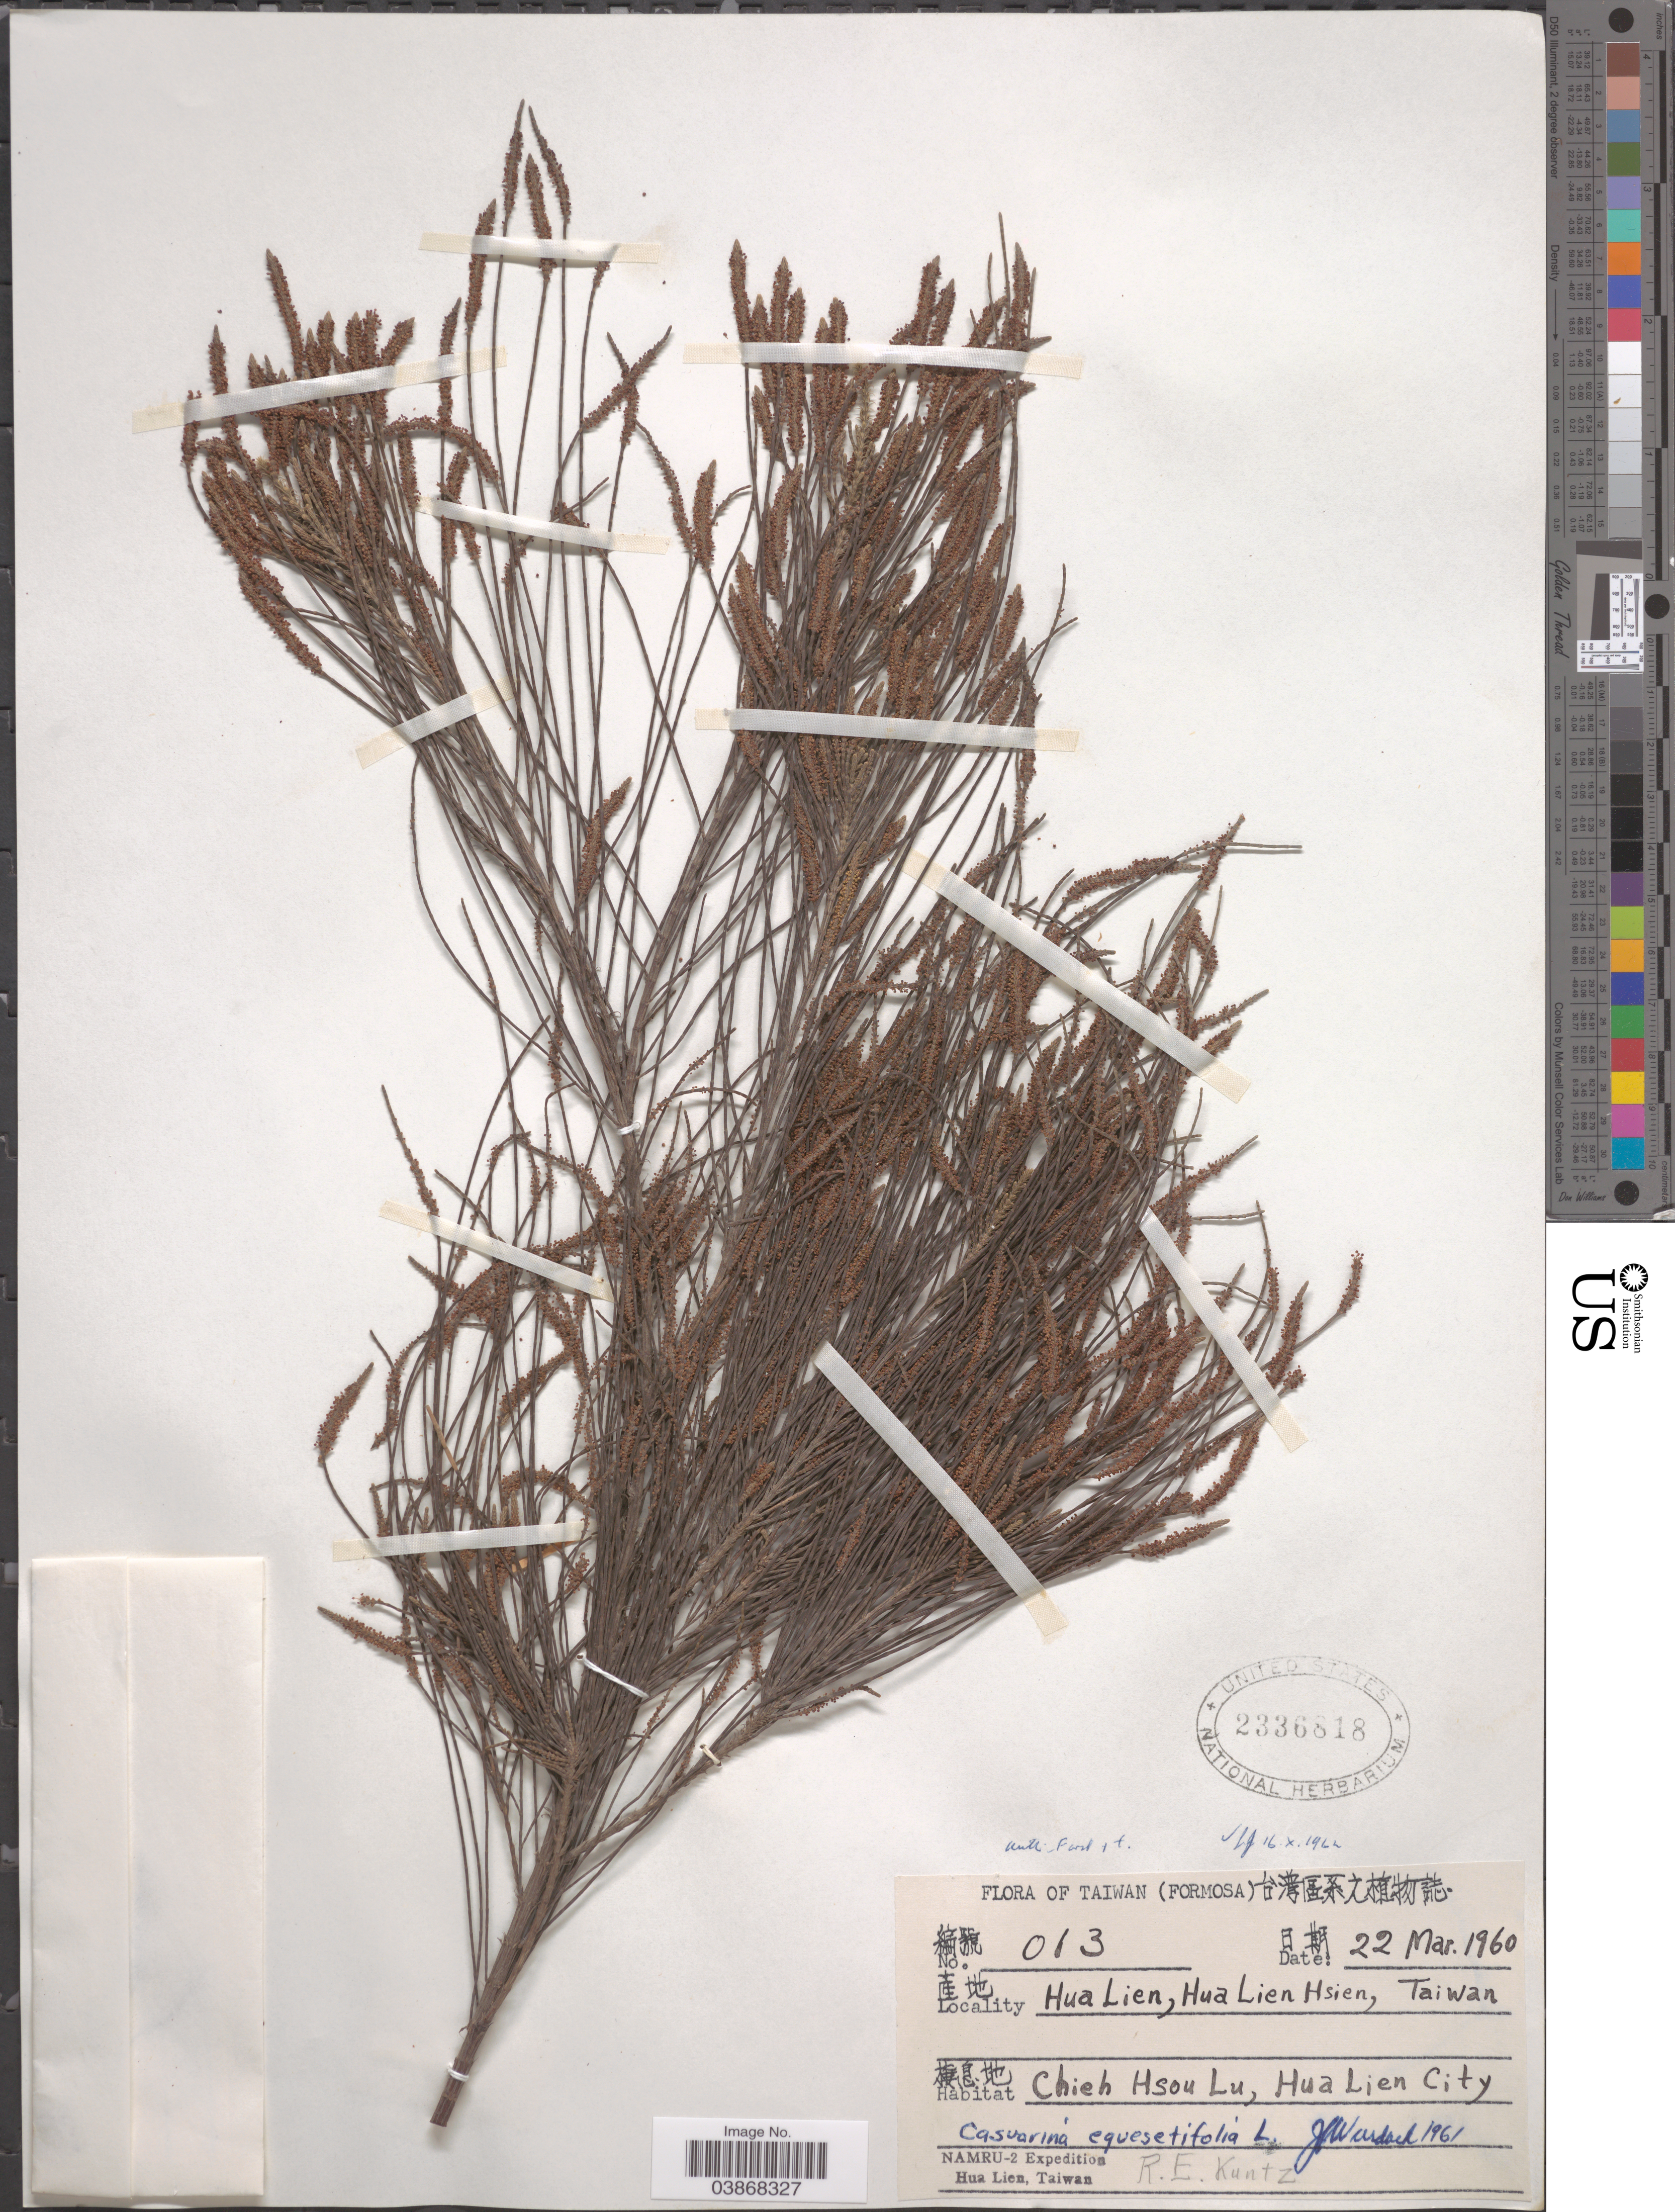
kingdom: Plantae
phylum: Tracheophyta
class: Magnoliopsida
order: Fagales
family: Casuarinaceae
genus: Casuarina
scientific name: Casuarina equisetifolia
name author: L.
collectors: R. E. Kuntz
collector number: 013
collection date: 1960-03-22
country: Taiwan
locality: (Formosa). Chieh Hsou Lu, Hua Lien City.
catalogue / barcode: US 2336818